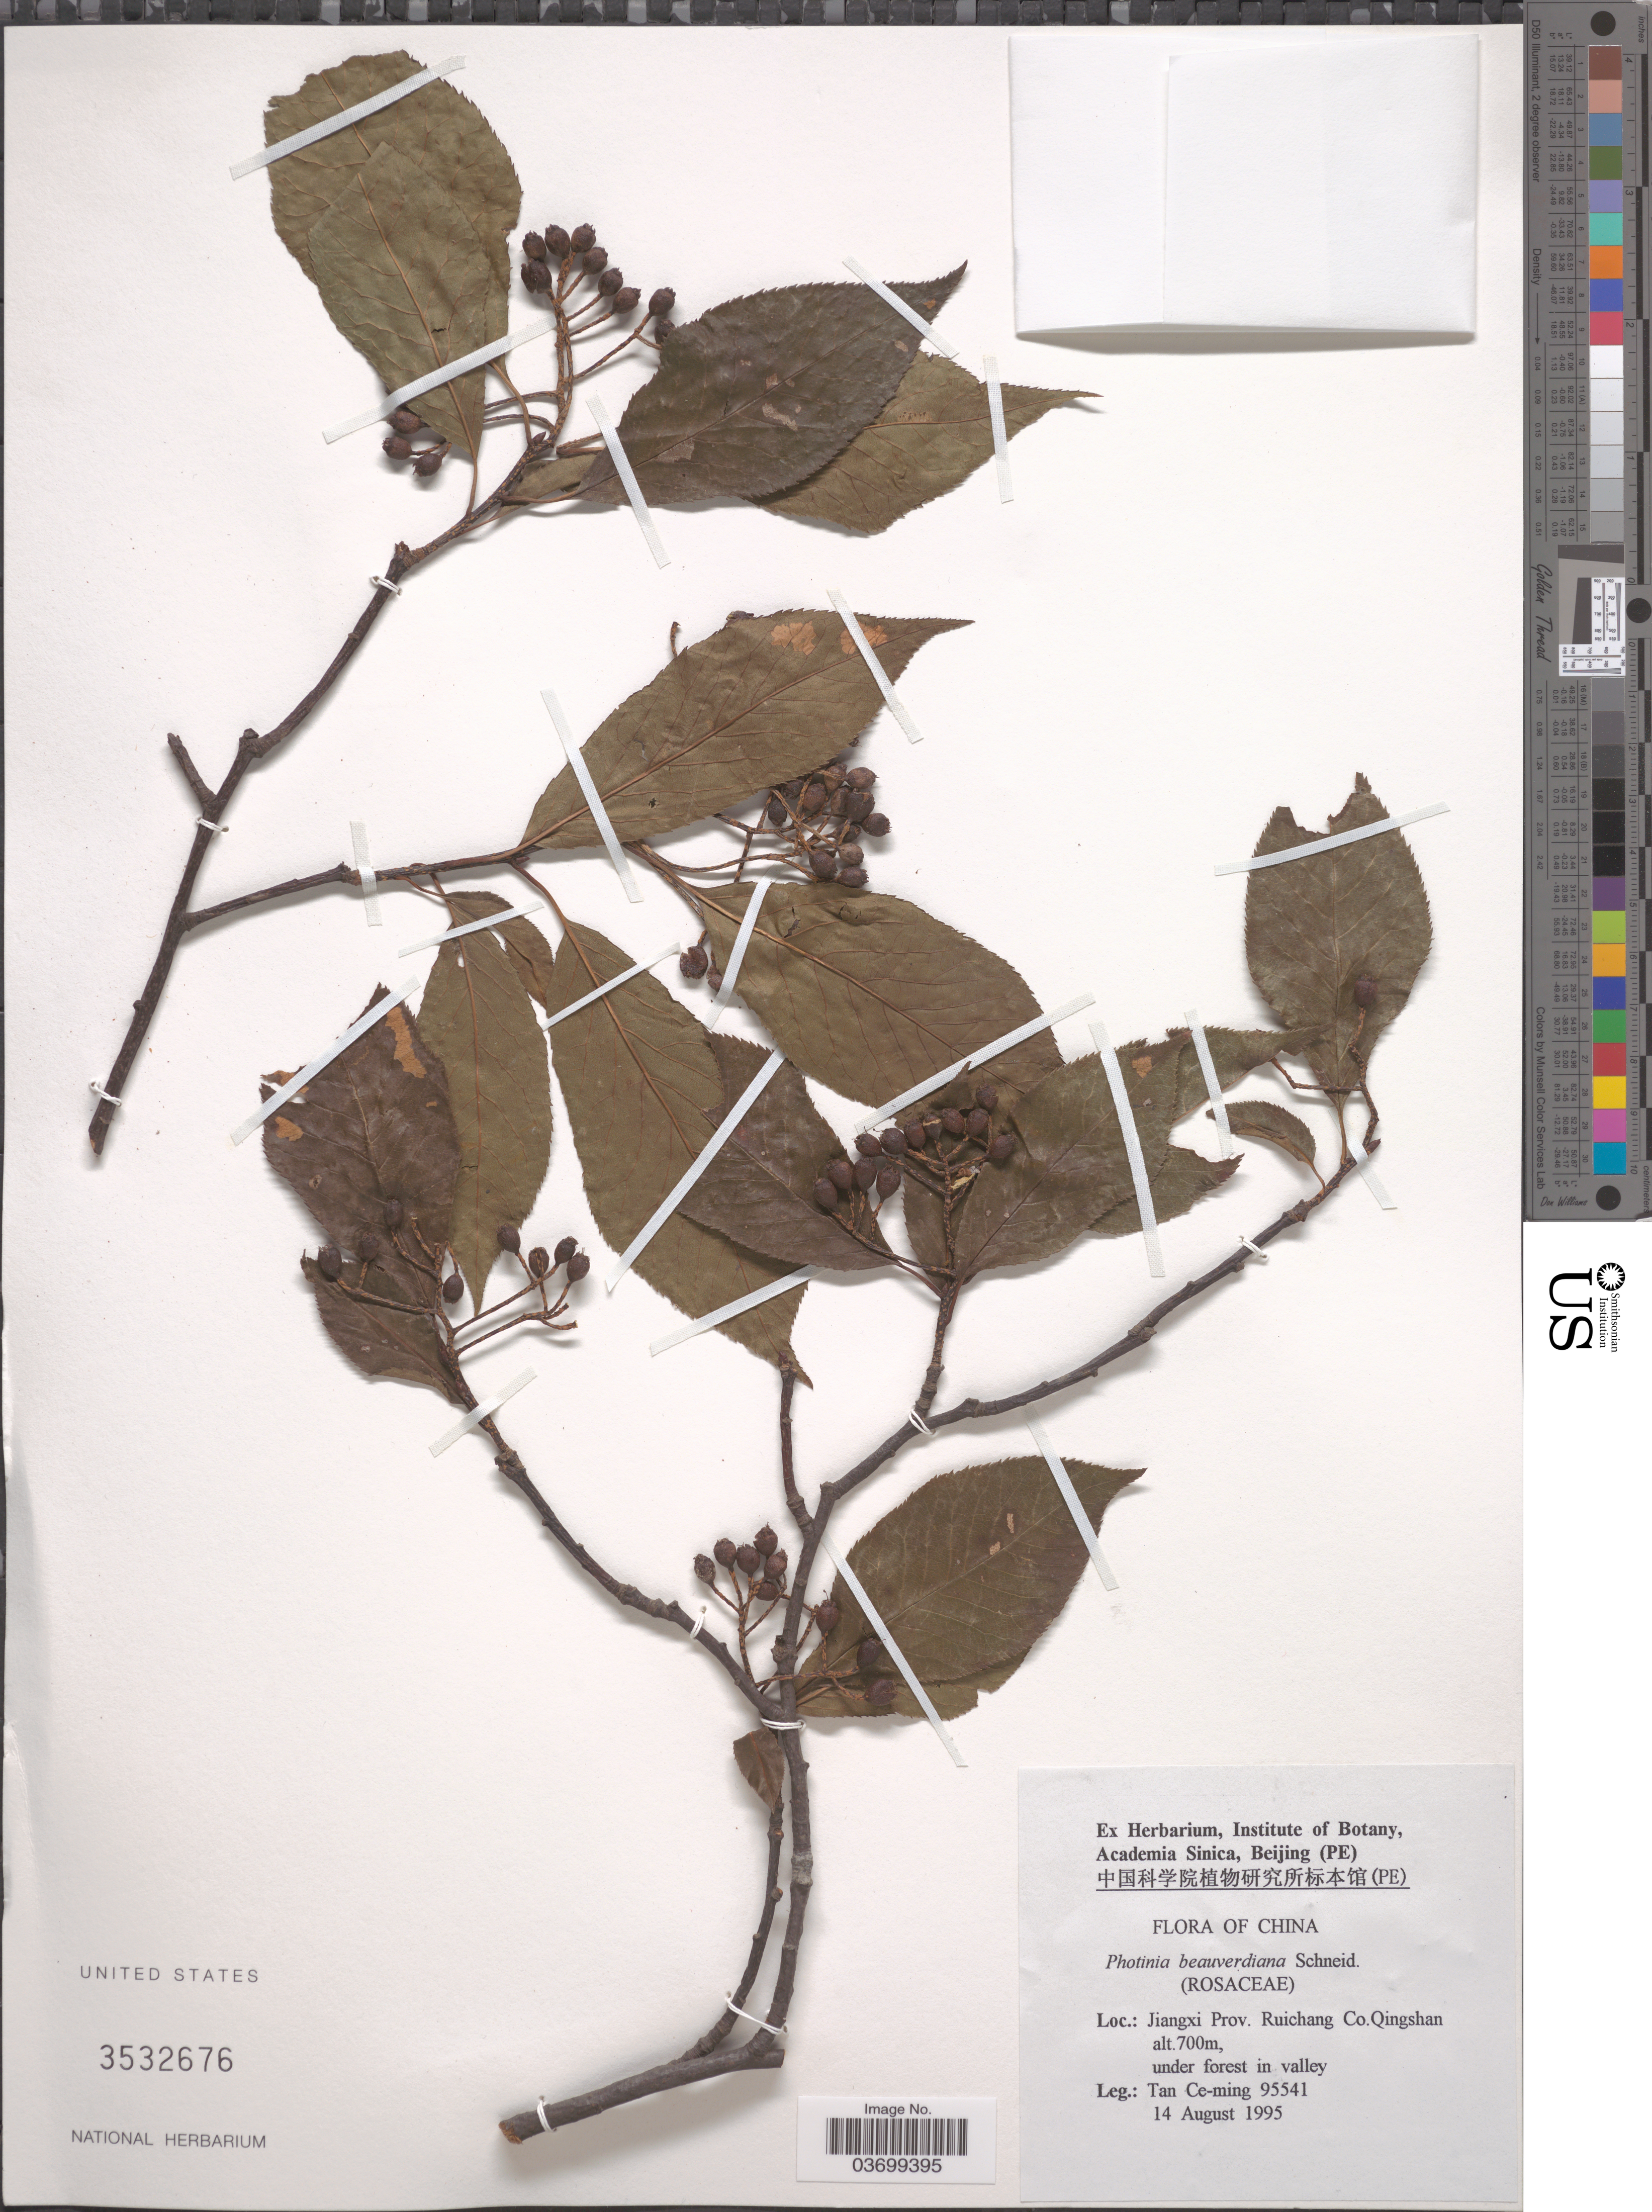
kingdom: Plantae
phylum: Tracheophyta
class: Magnoliopsida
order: Rosales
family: Rosaceae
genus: Photinia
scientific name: Photinia beauverdiana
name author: C.K. Schneid.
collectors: T. Ce-ming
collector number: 95541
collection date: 1995-08-14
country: China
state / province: Jiangxi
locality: Ruichang Co. Qingshan. Under forest in valley.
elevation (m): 700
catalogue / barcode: US 3532676